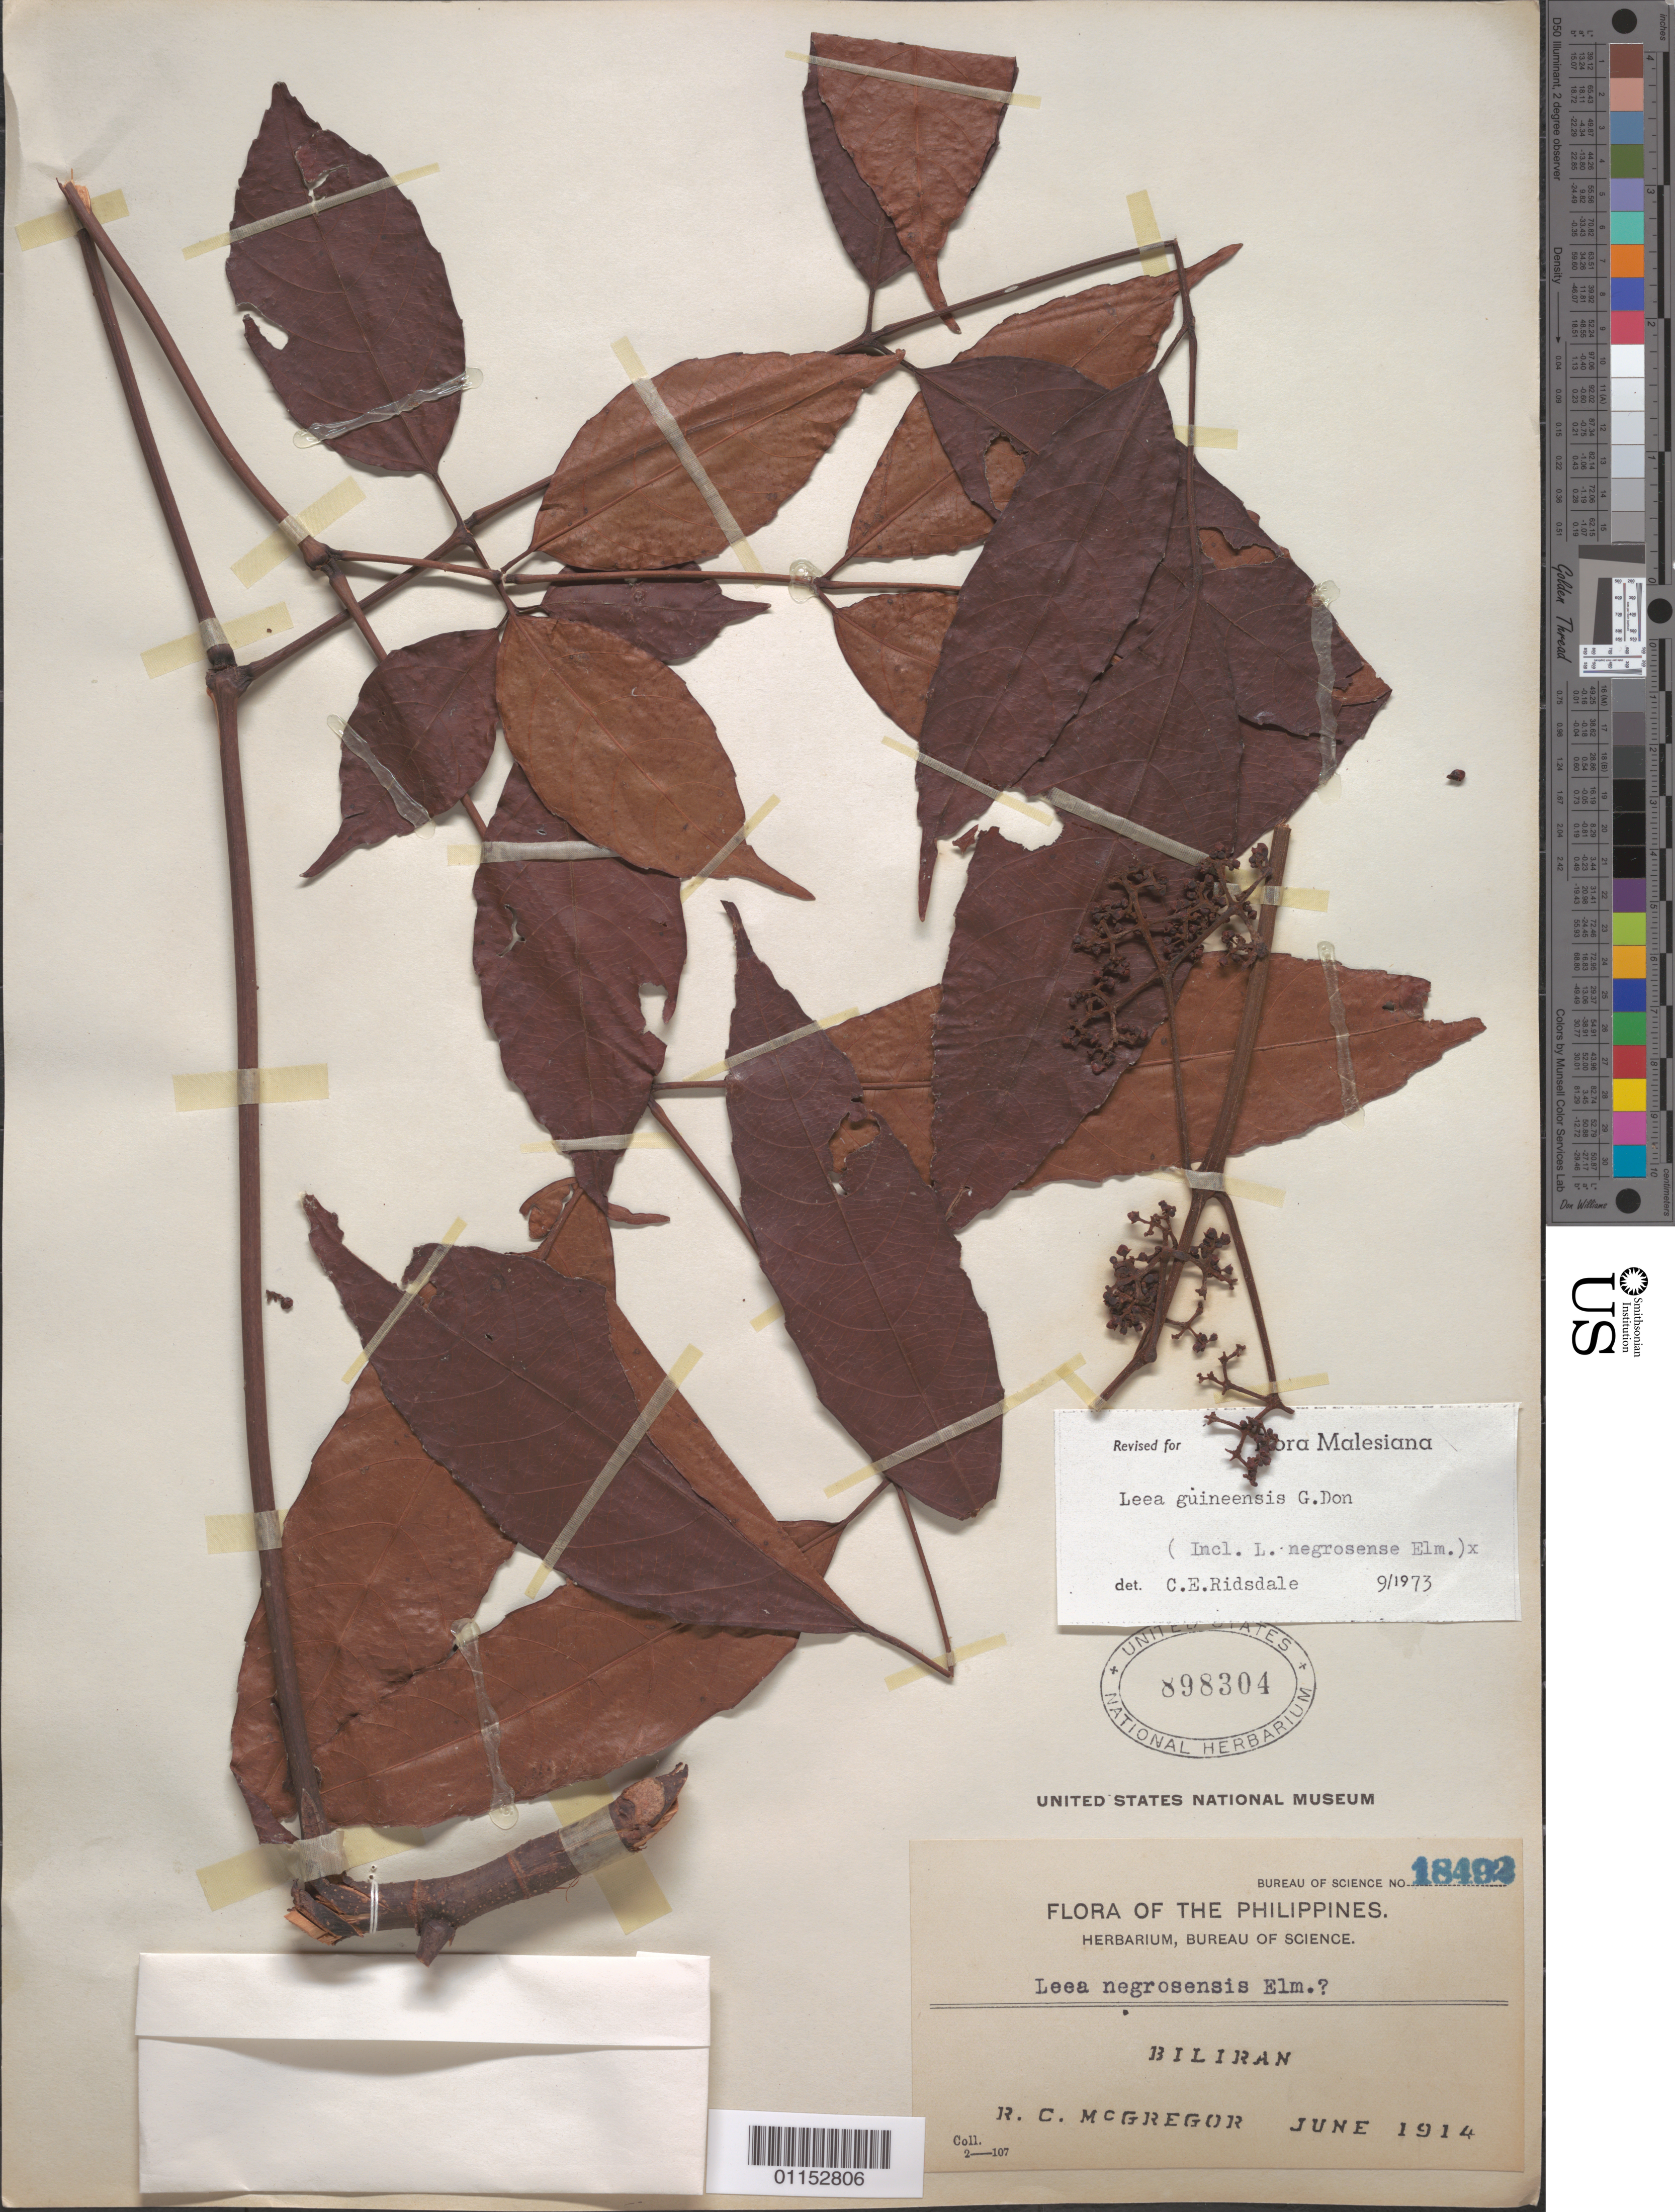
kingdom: Plantae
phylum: Tracheophyta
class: Magnoliopsida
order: Vitales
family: Vitaceae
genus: Leea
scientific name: Leea guineensis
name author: G. Don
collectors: R. C. McGregor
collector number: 18492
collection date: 1914-06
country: Philippines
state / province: Eastern Visayas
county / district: Leyte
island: Biliran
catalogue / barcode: US 898304